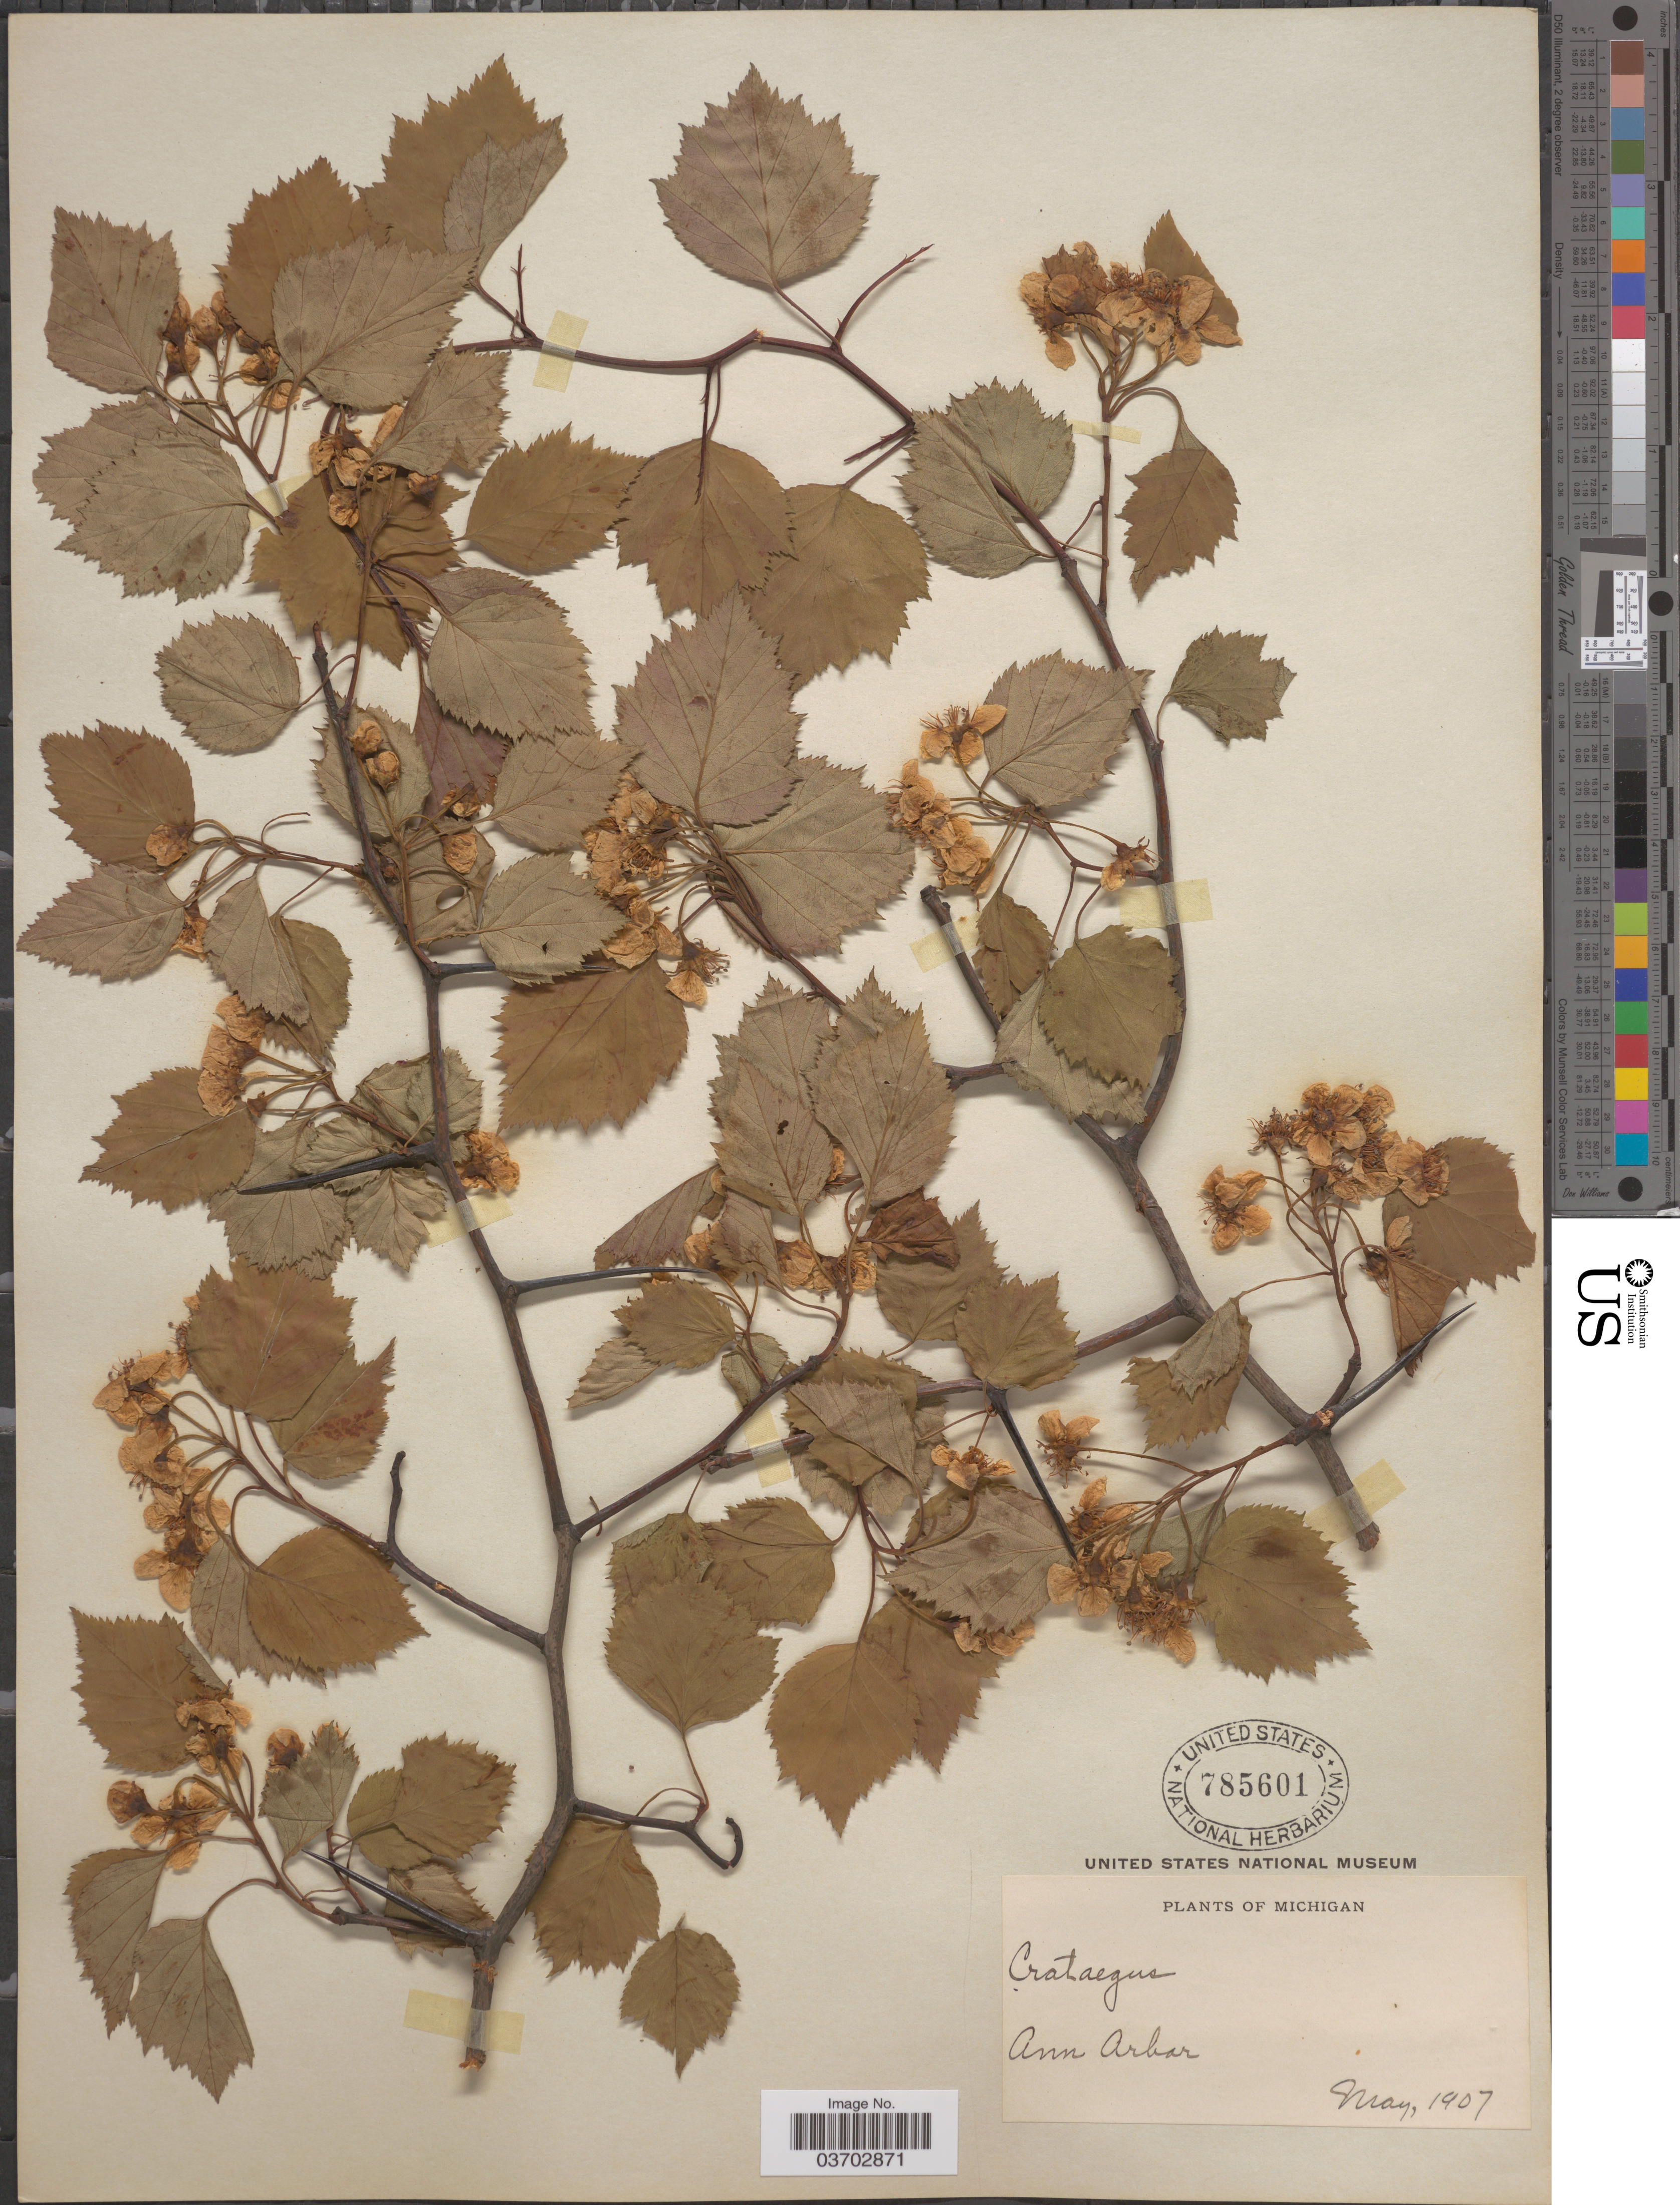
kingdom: Plantae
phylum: Tracheophyta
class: Magnoliopsida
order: Rosales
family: Rosaceae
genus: Crataegus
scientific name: Crataegus sp.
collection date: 1907-05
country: United States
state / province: Michigan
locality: Ann Arbor.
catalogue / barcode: US 785601